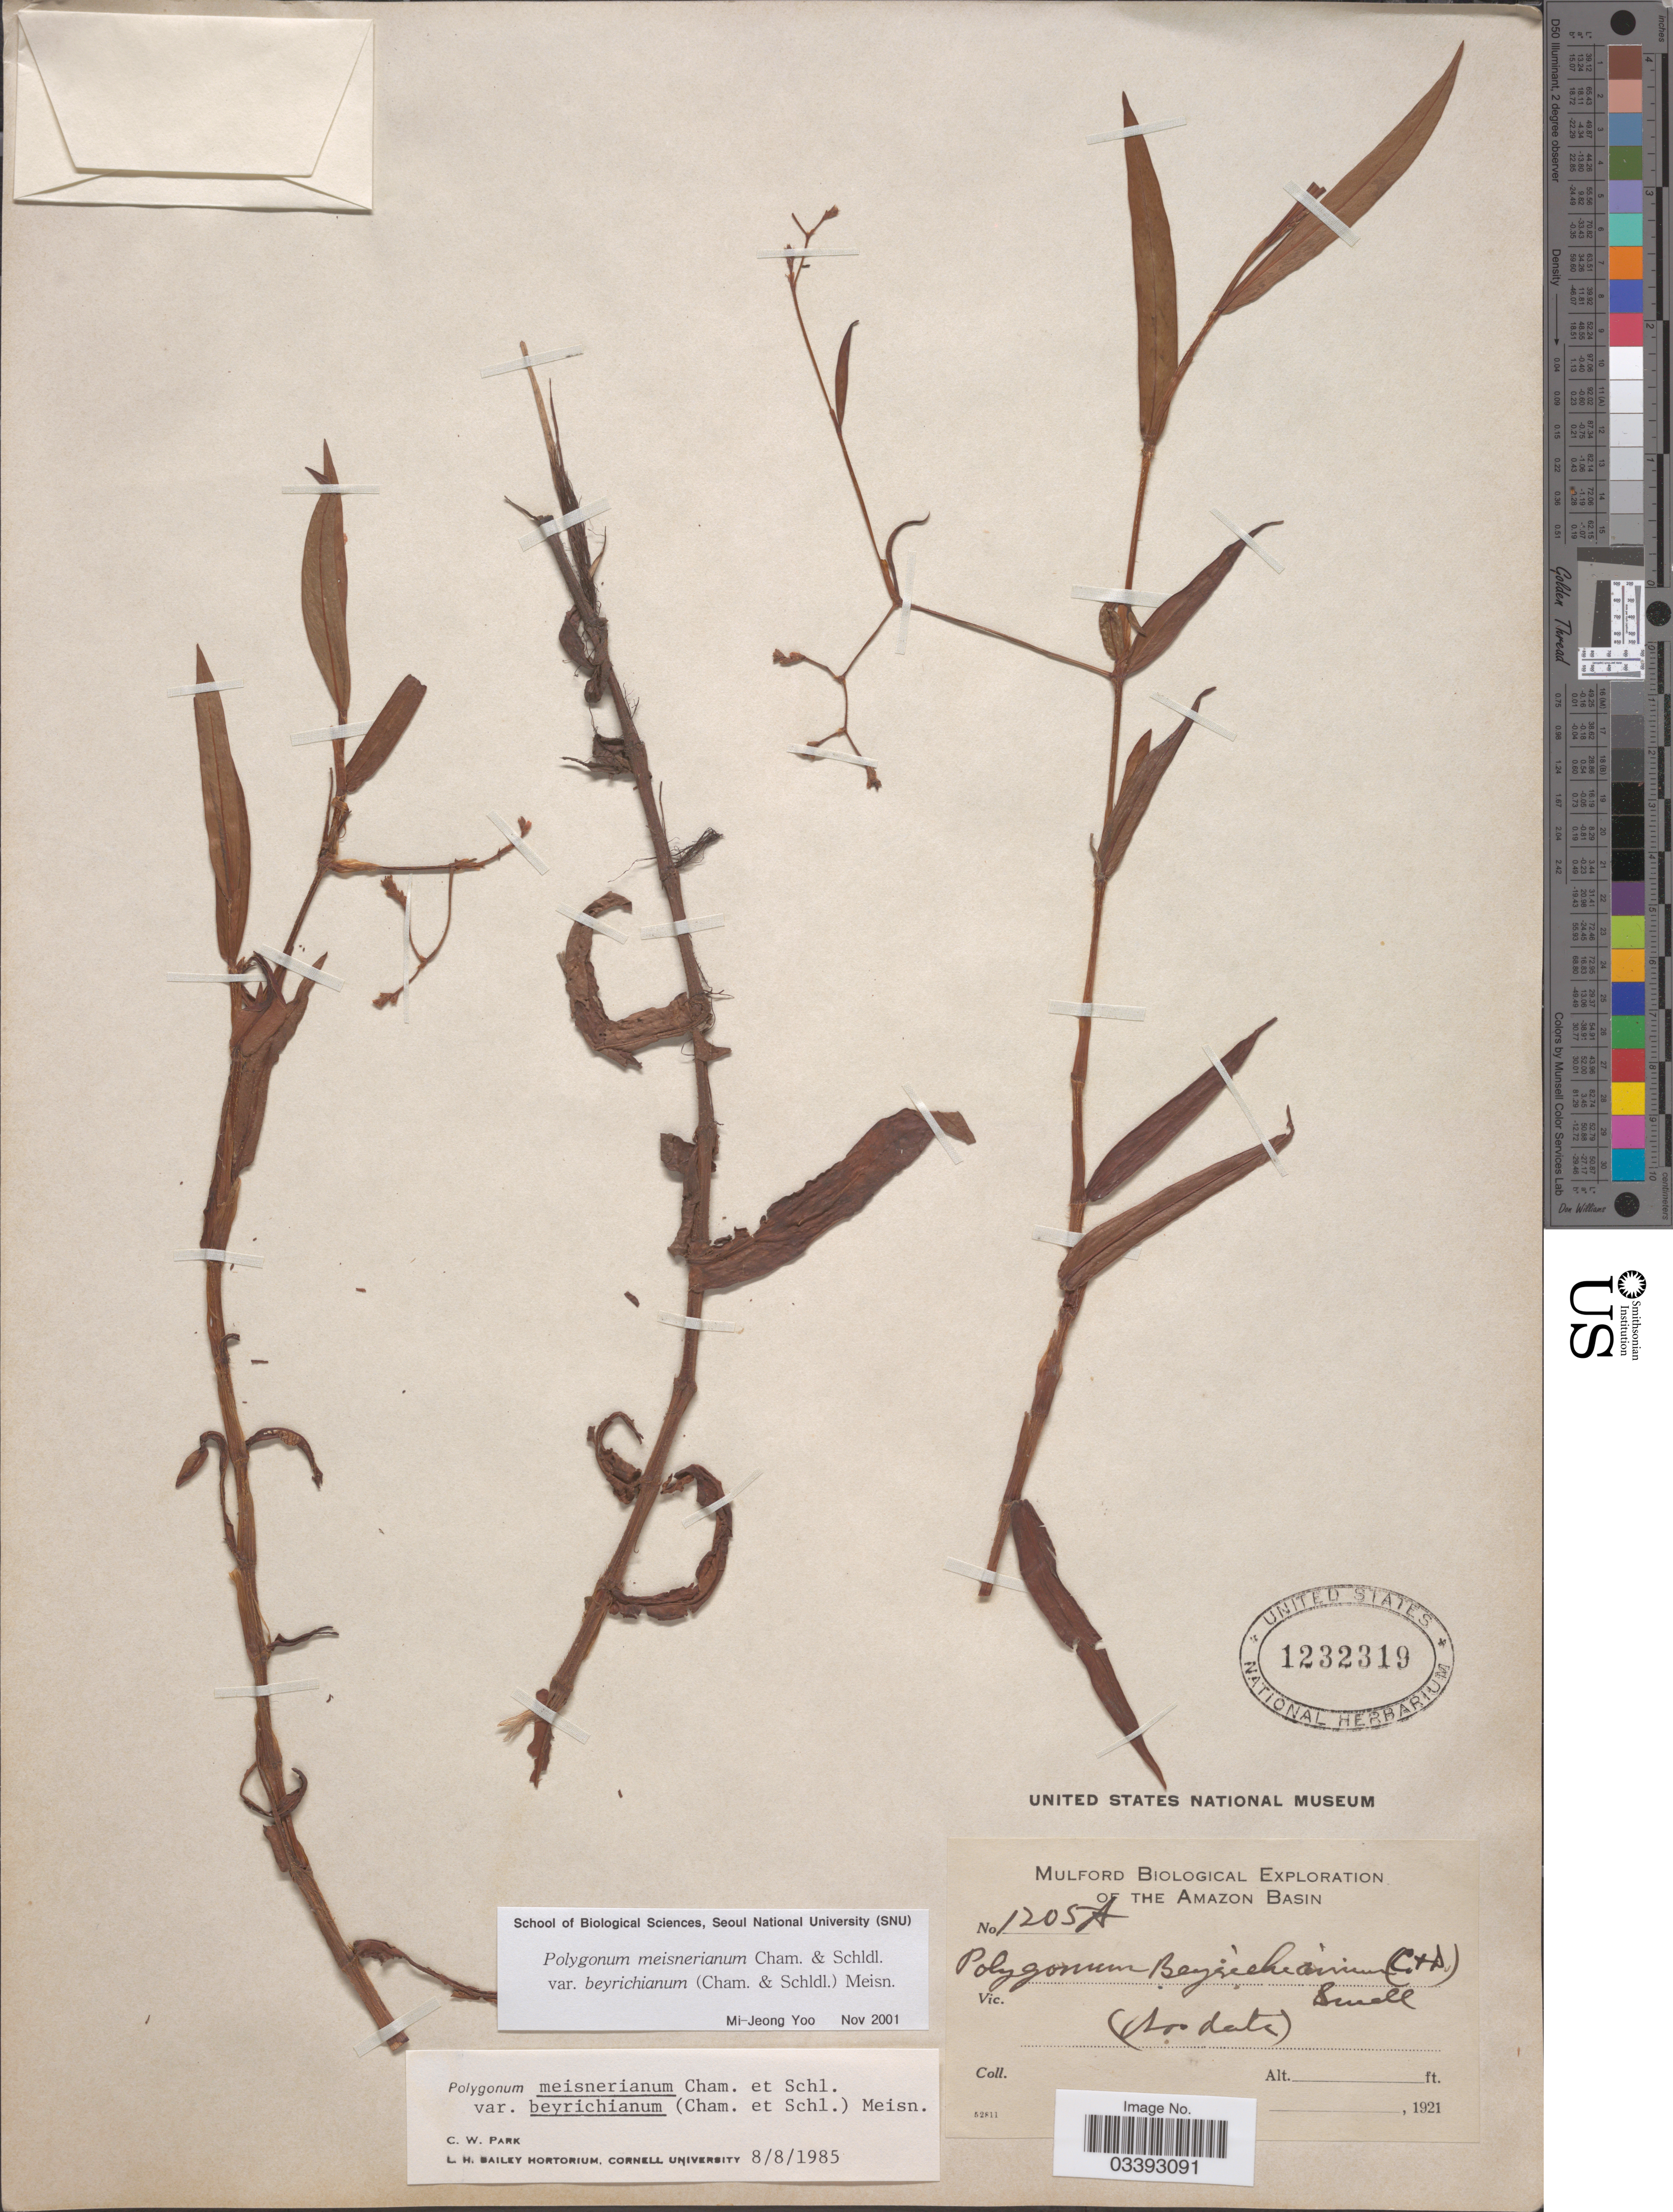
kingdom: Plantae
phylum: Tracheophyta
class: Magnoliopsida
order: Caryophyllales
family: Polygonaceae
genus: Polygonum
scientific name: Polygonum meisnerianum var. beyrichianum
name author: (Cham. & Schltdl.) Meisn.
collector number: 1205A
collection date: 1921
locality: The Amazon Basin.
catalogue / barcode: US 1232319